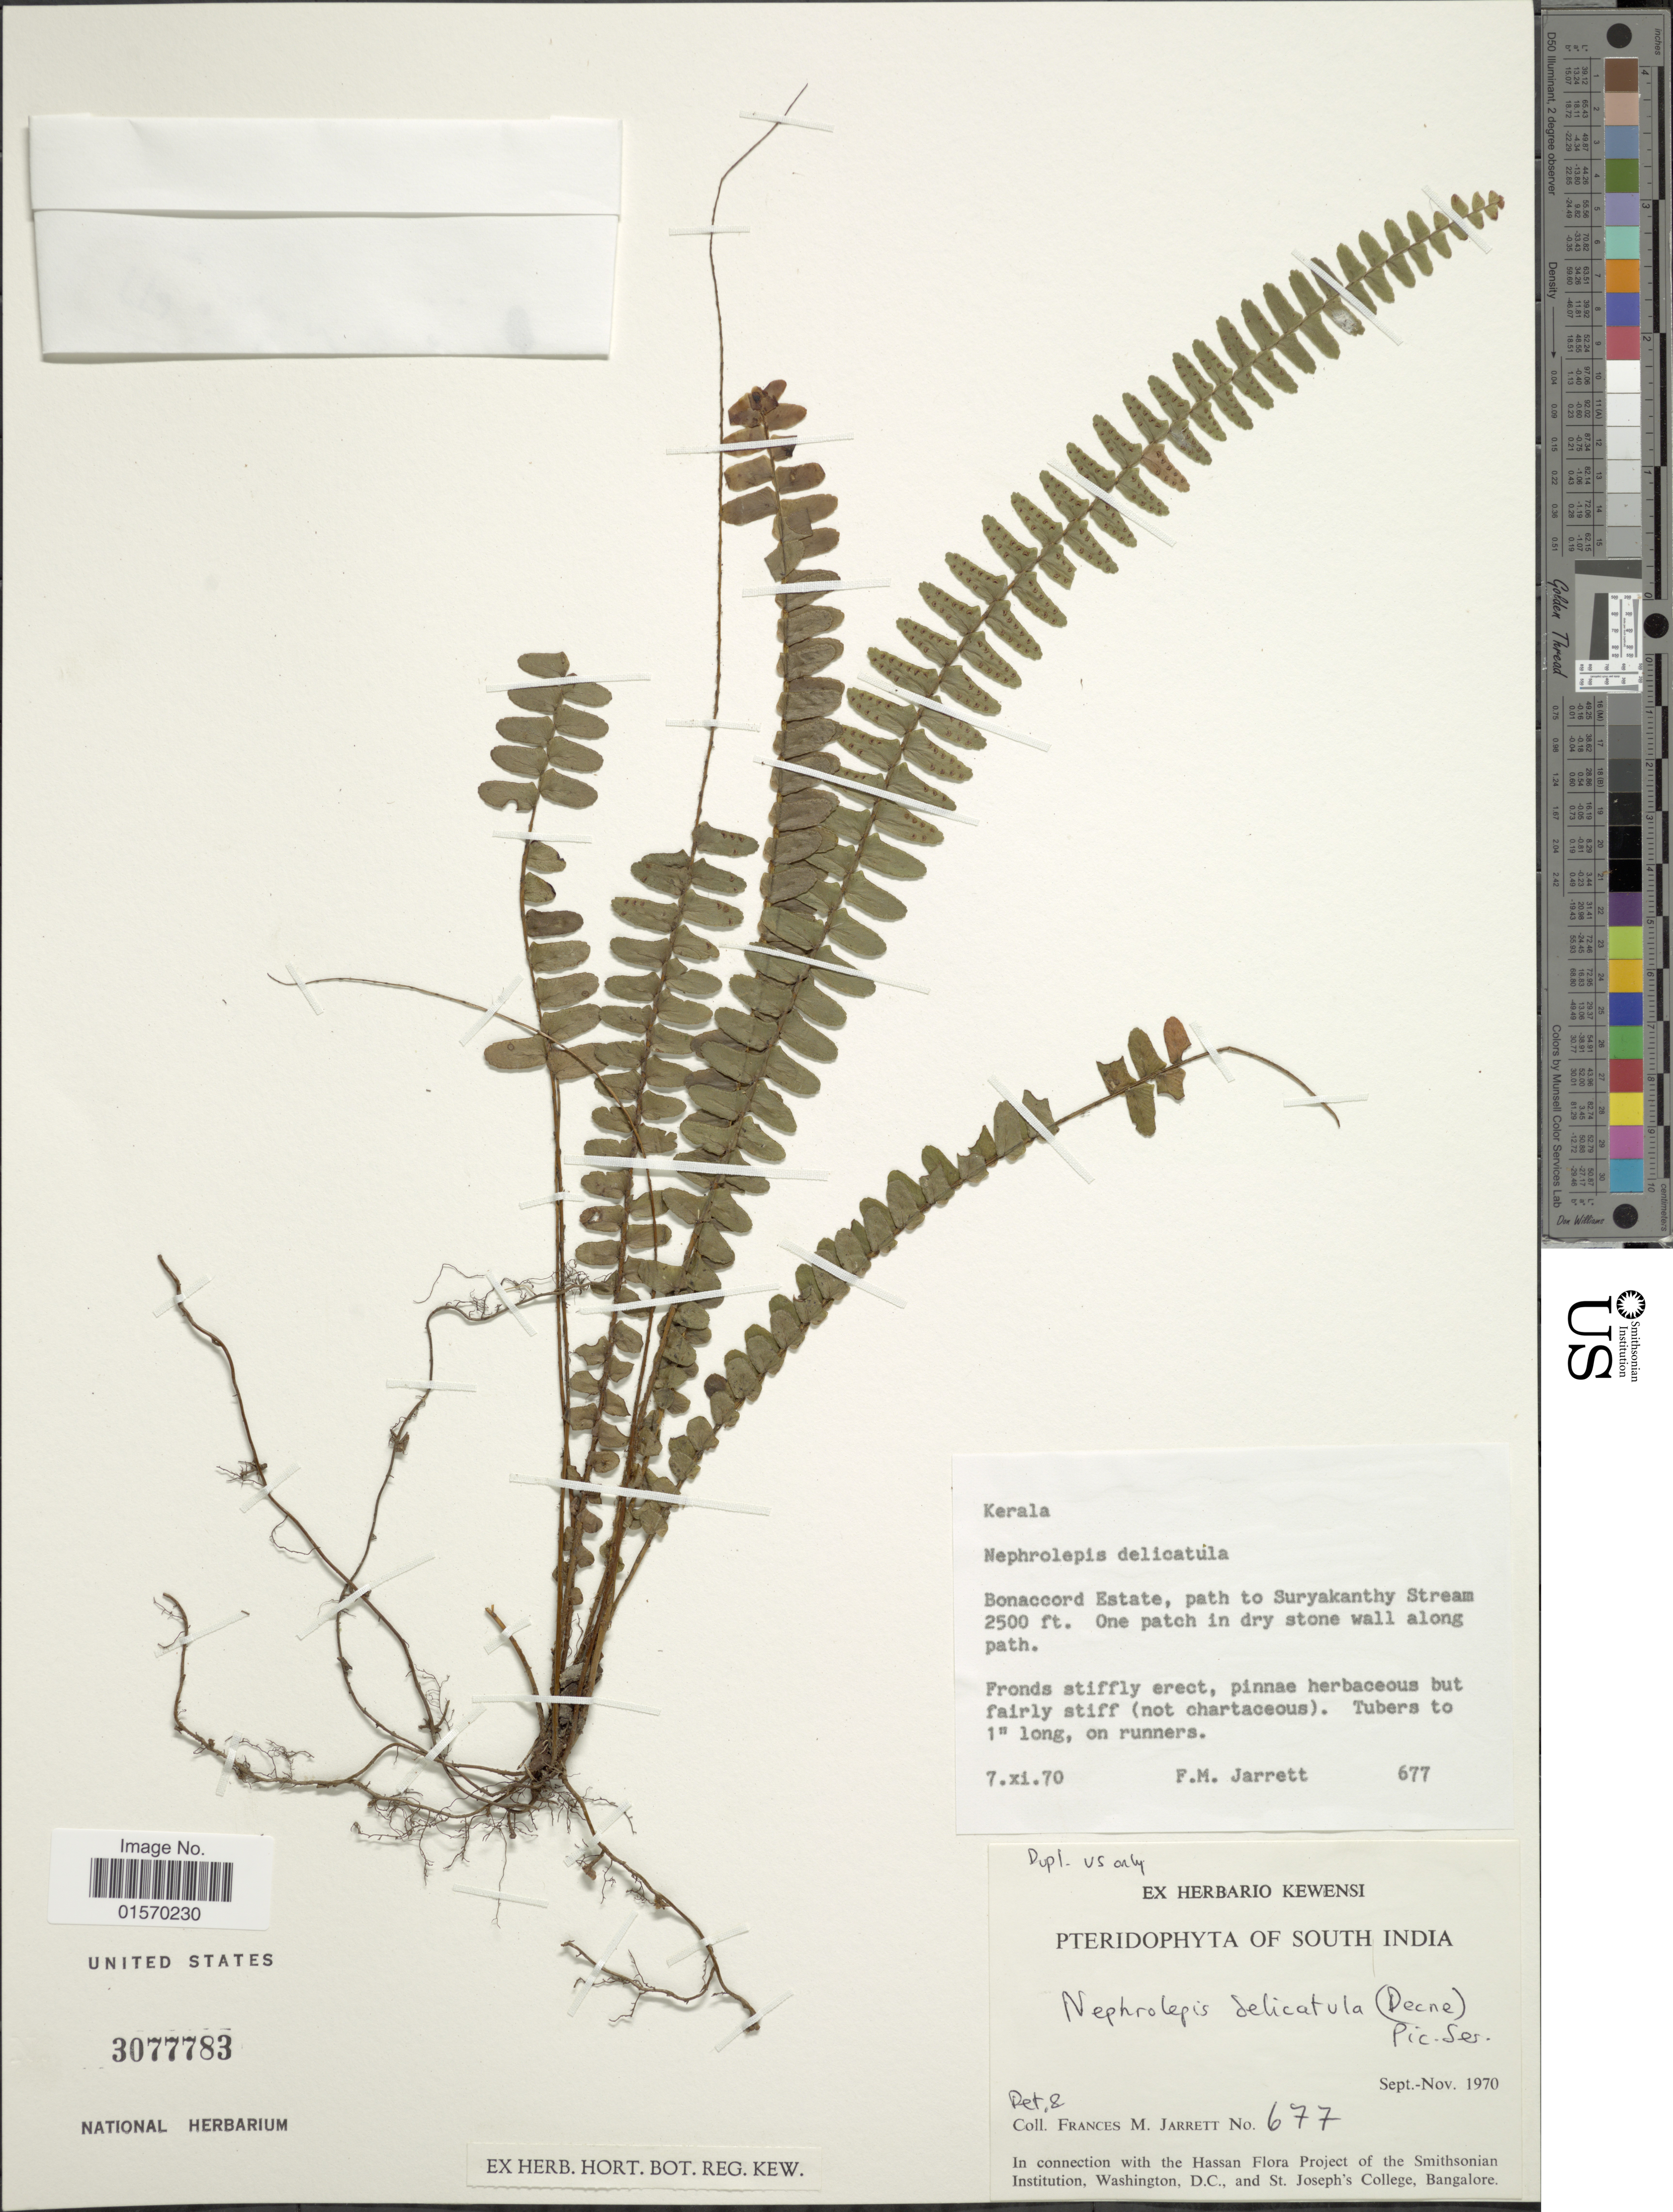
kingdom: Plantae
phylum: Tracheophyta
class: Polypodiopsida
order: Polypodiales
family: Nephrolepidaceae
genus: Nephrolepis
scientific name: Nephrolepis delicatula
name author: (Decne.) Pic. Serm.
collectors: F. M. Jarrett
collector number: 677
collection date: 1970-11-07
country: India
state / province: Kerala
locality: South India. Bonaccord Estate, path to Suryakanthy Stream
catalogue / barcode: US 3077783